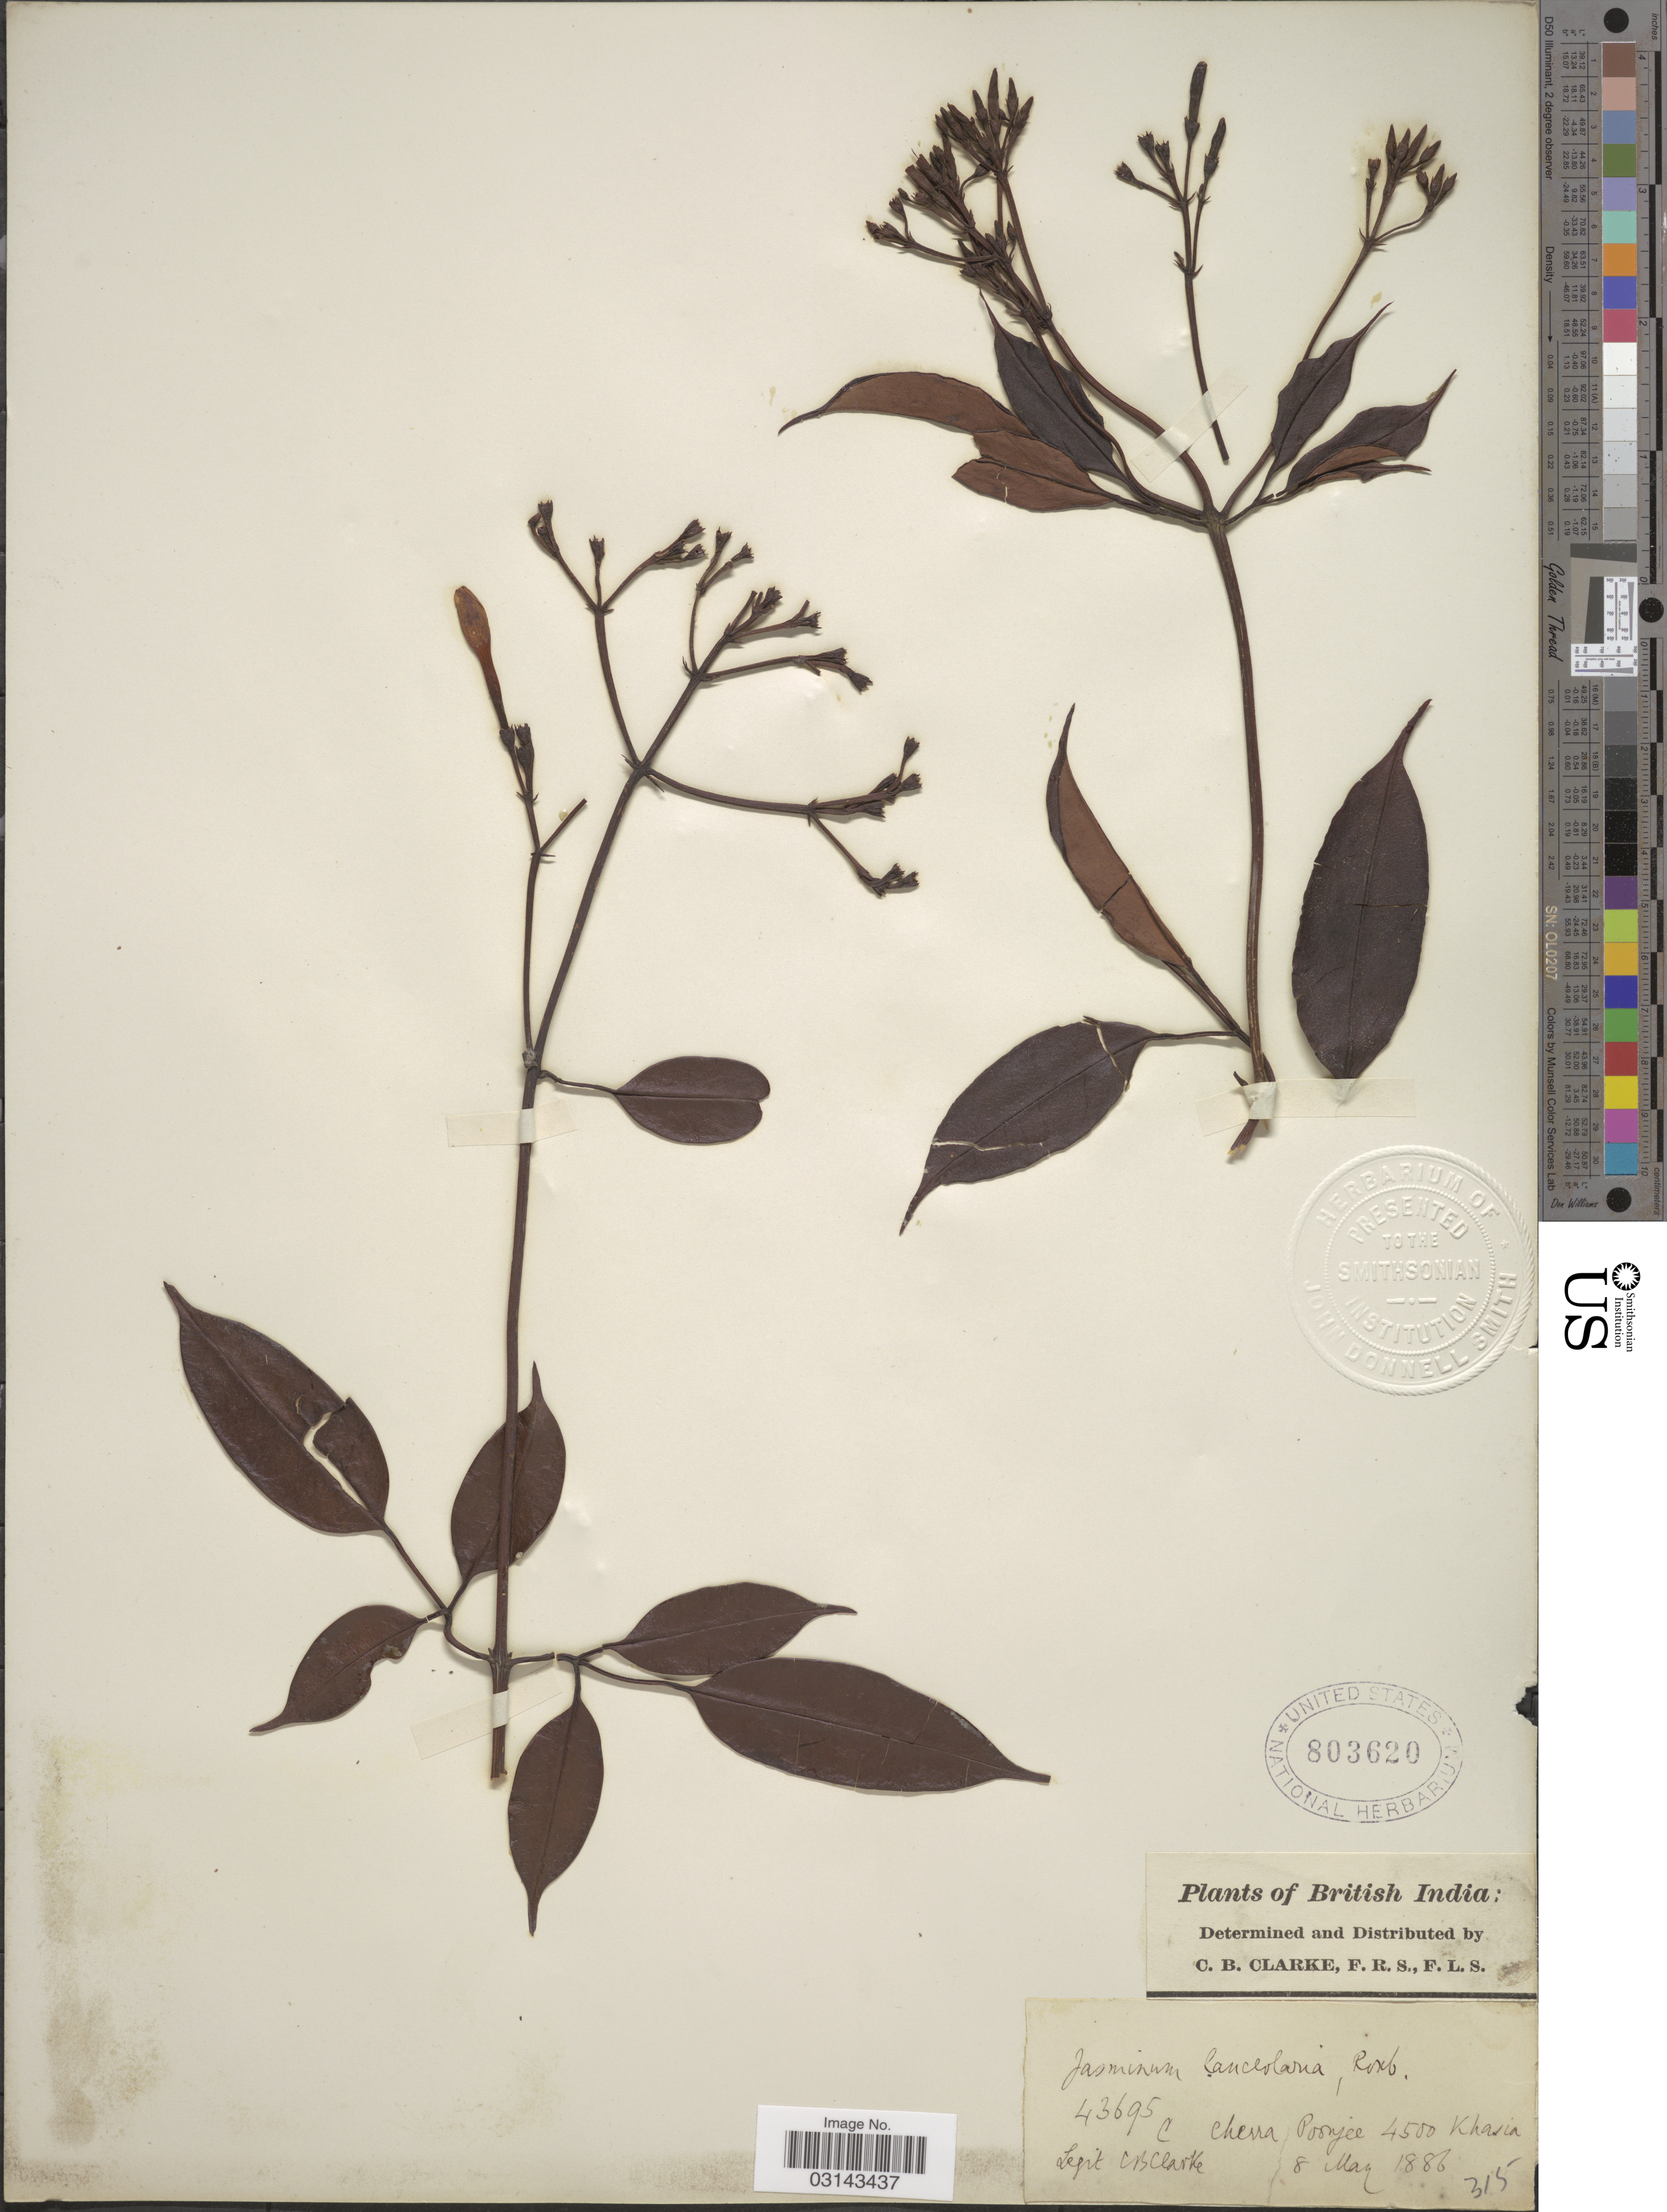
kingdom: Plantae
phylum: Tracheophyta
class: Magnoliopsida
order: Lamiales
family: Oleaceae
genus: Jasminum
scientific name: Jasminum lanceolarium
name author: Roxb.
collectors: C. B. Clarke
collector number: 43695C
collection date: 1886-05-08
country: India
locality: British India. Cherra Poonjee Khasia.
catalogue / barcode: US 803620